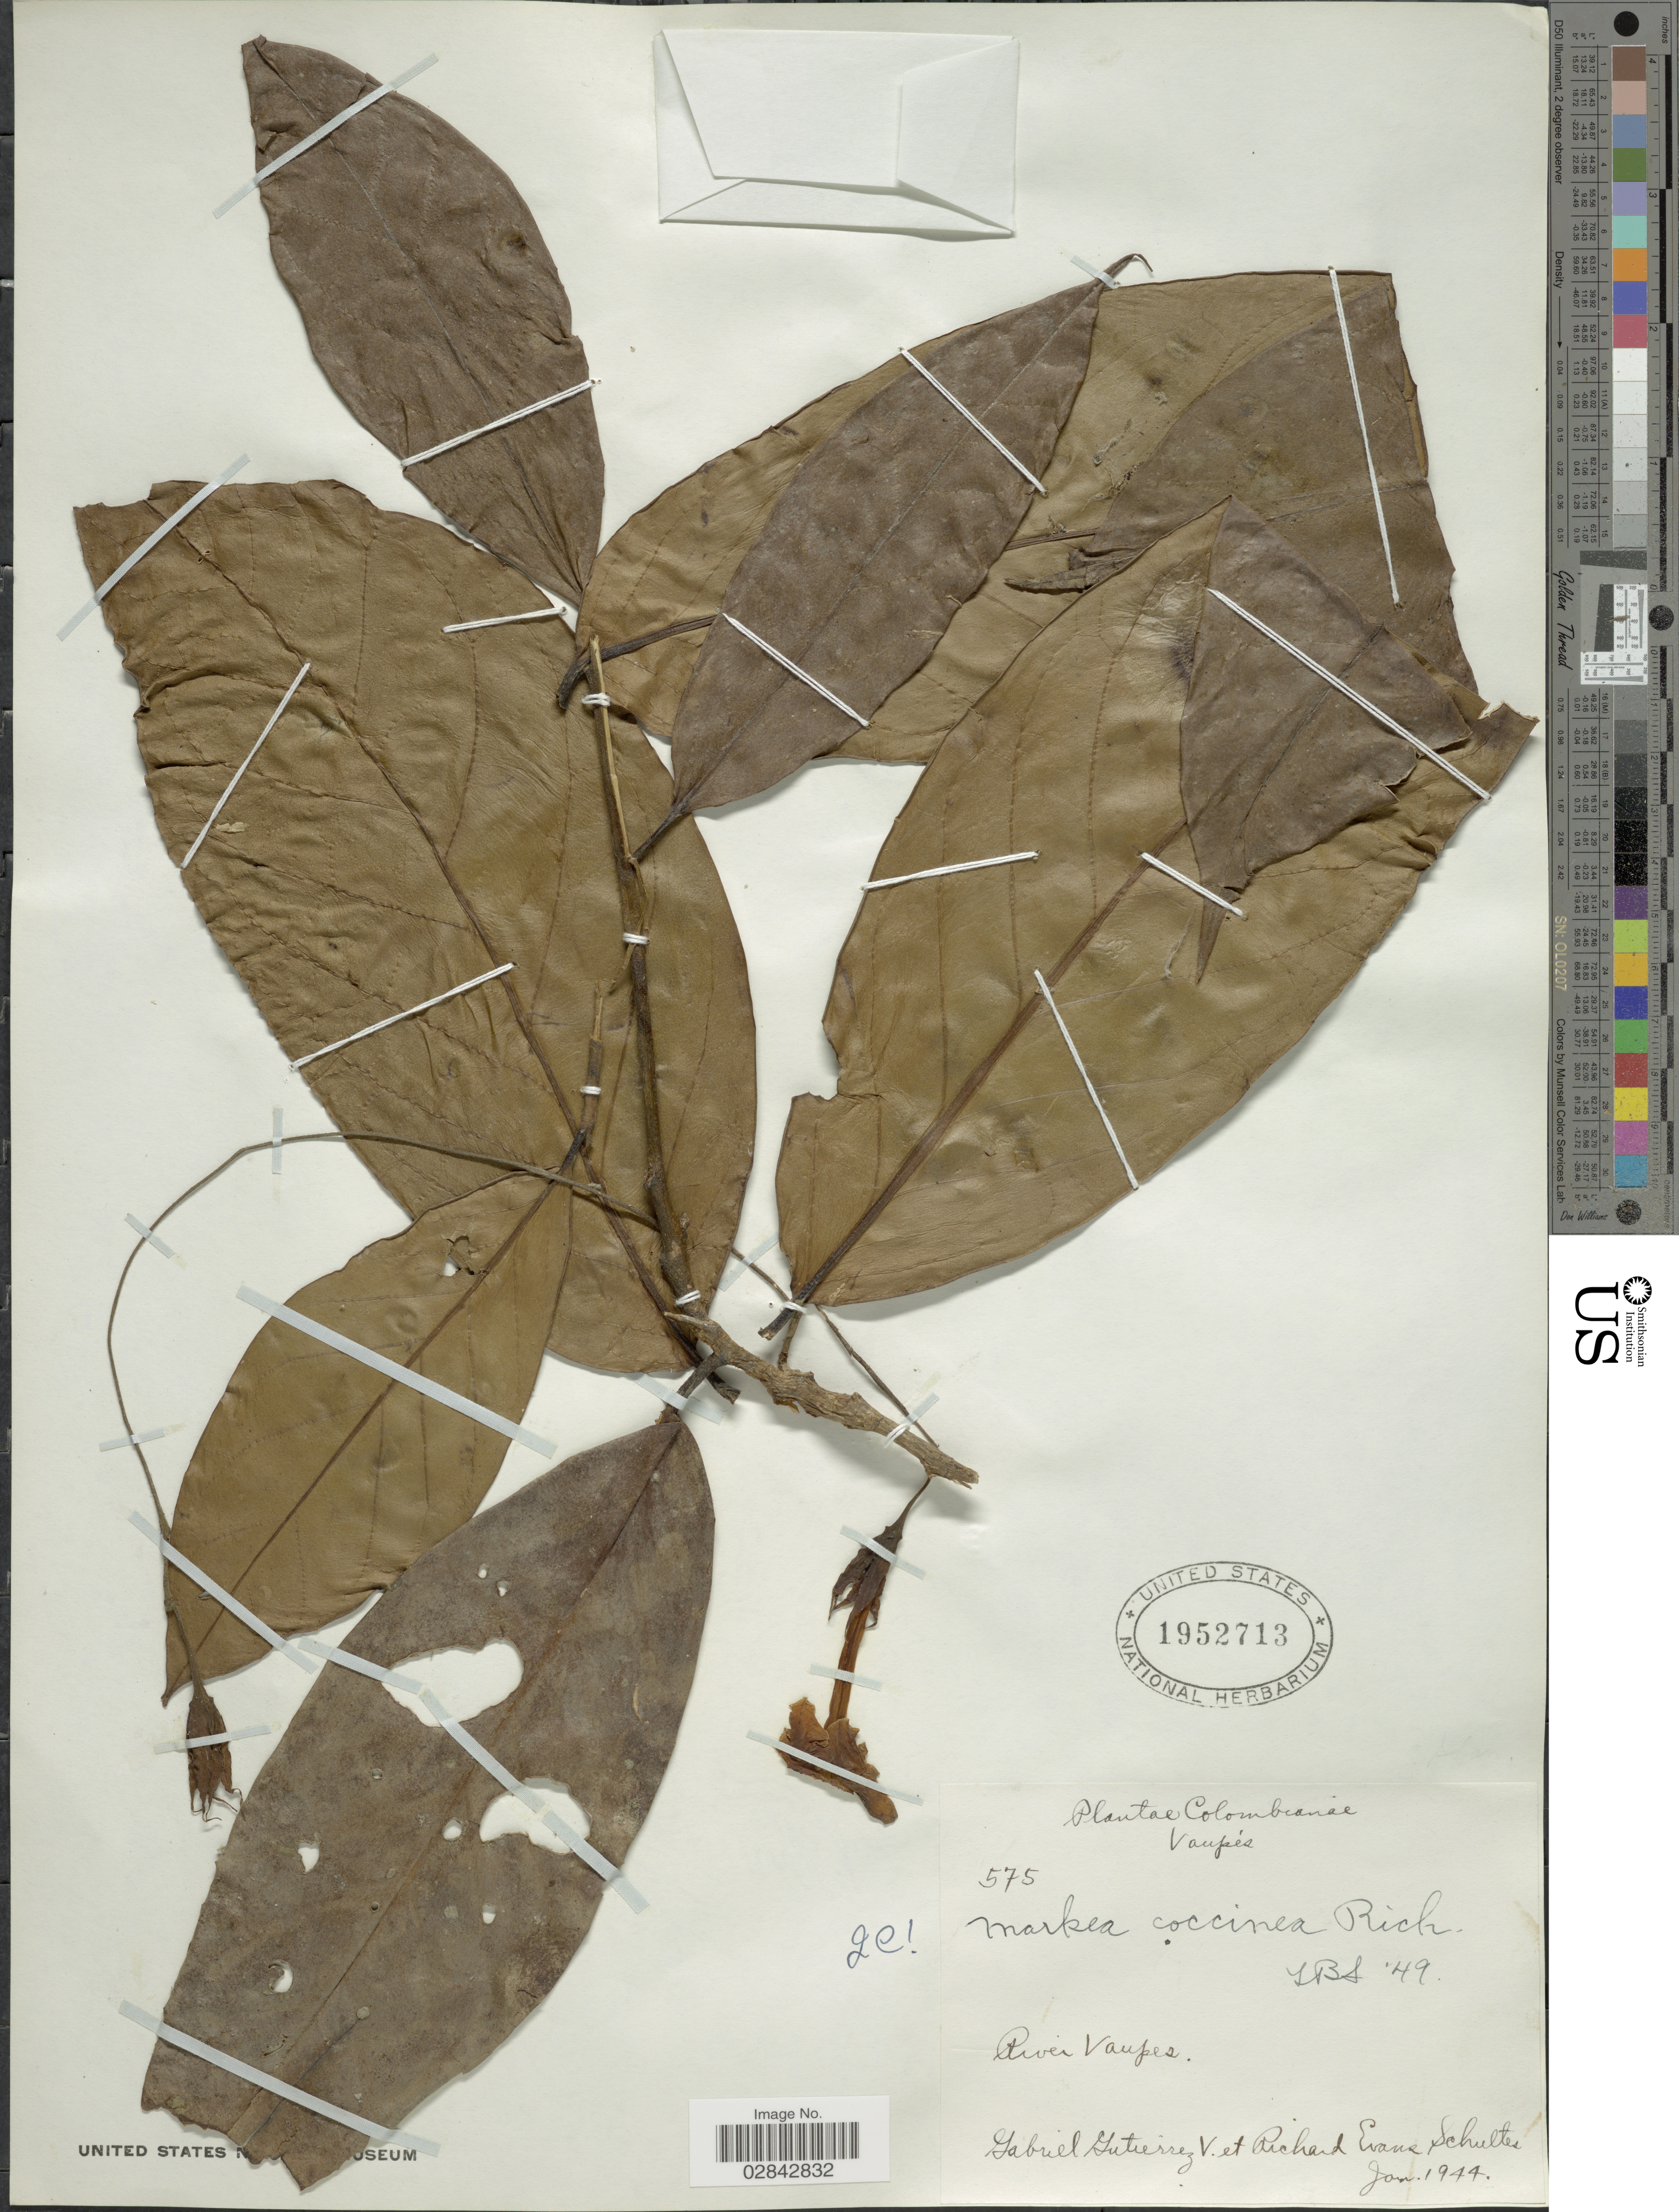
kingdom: Plantae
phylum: Tracheophyta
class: Magnoliopsida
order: Solanales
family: Solanaceae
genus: Markea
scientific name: Markea coccinea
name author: Rich.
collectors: G. Gutiérrez V. & R. E. Schultes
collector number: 575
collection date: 1944-01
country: Colombia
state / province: Vaupés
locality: River Vaupes.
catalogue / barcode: US 1952713